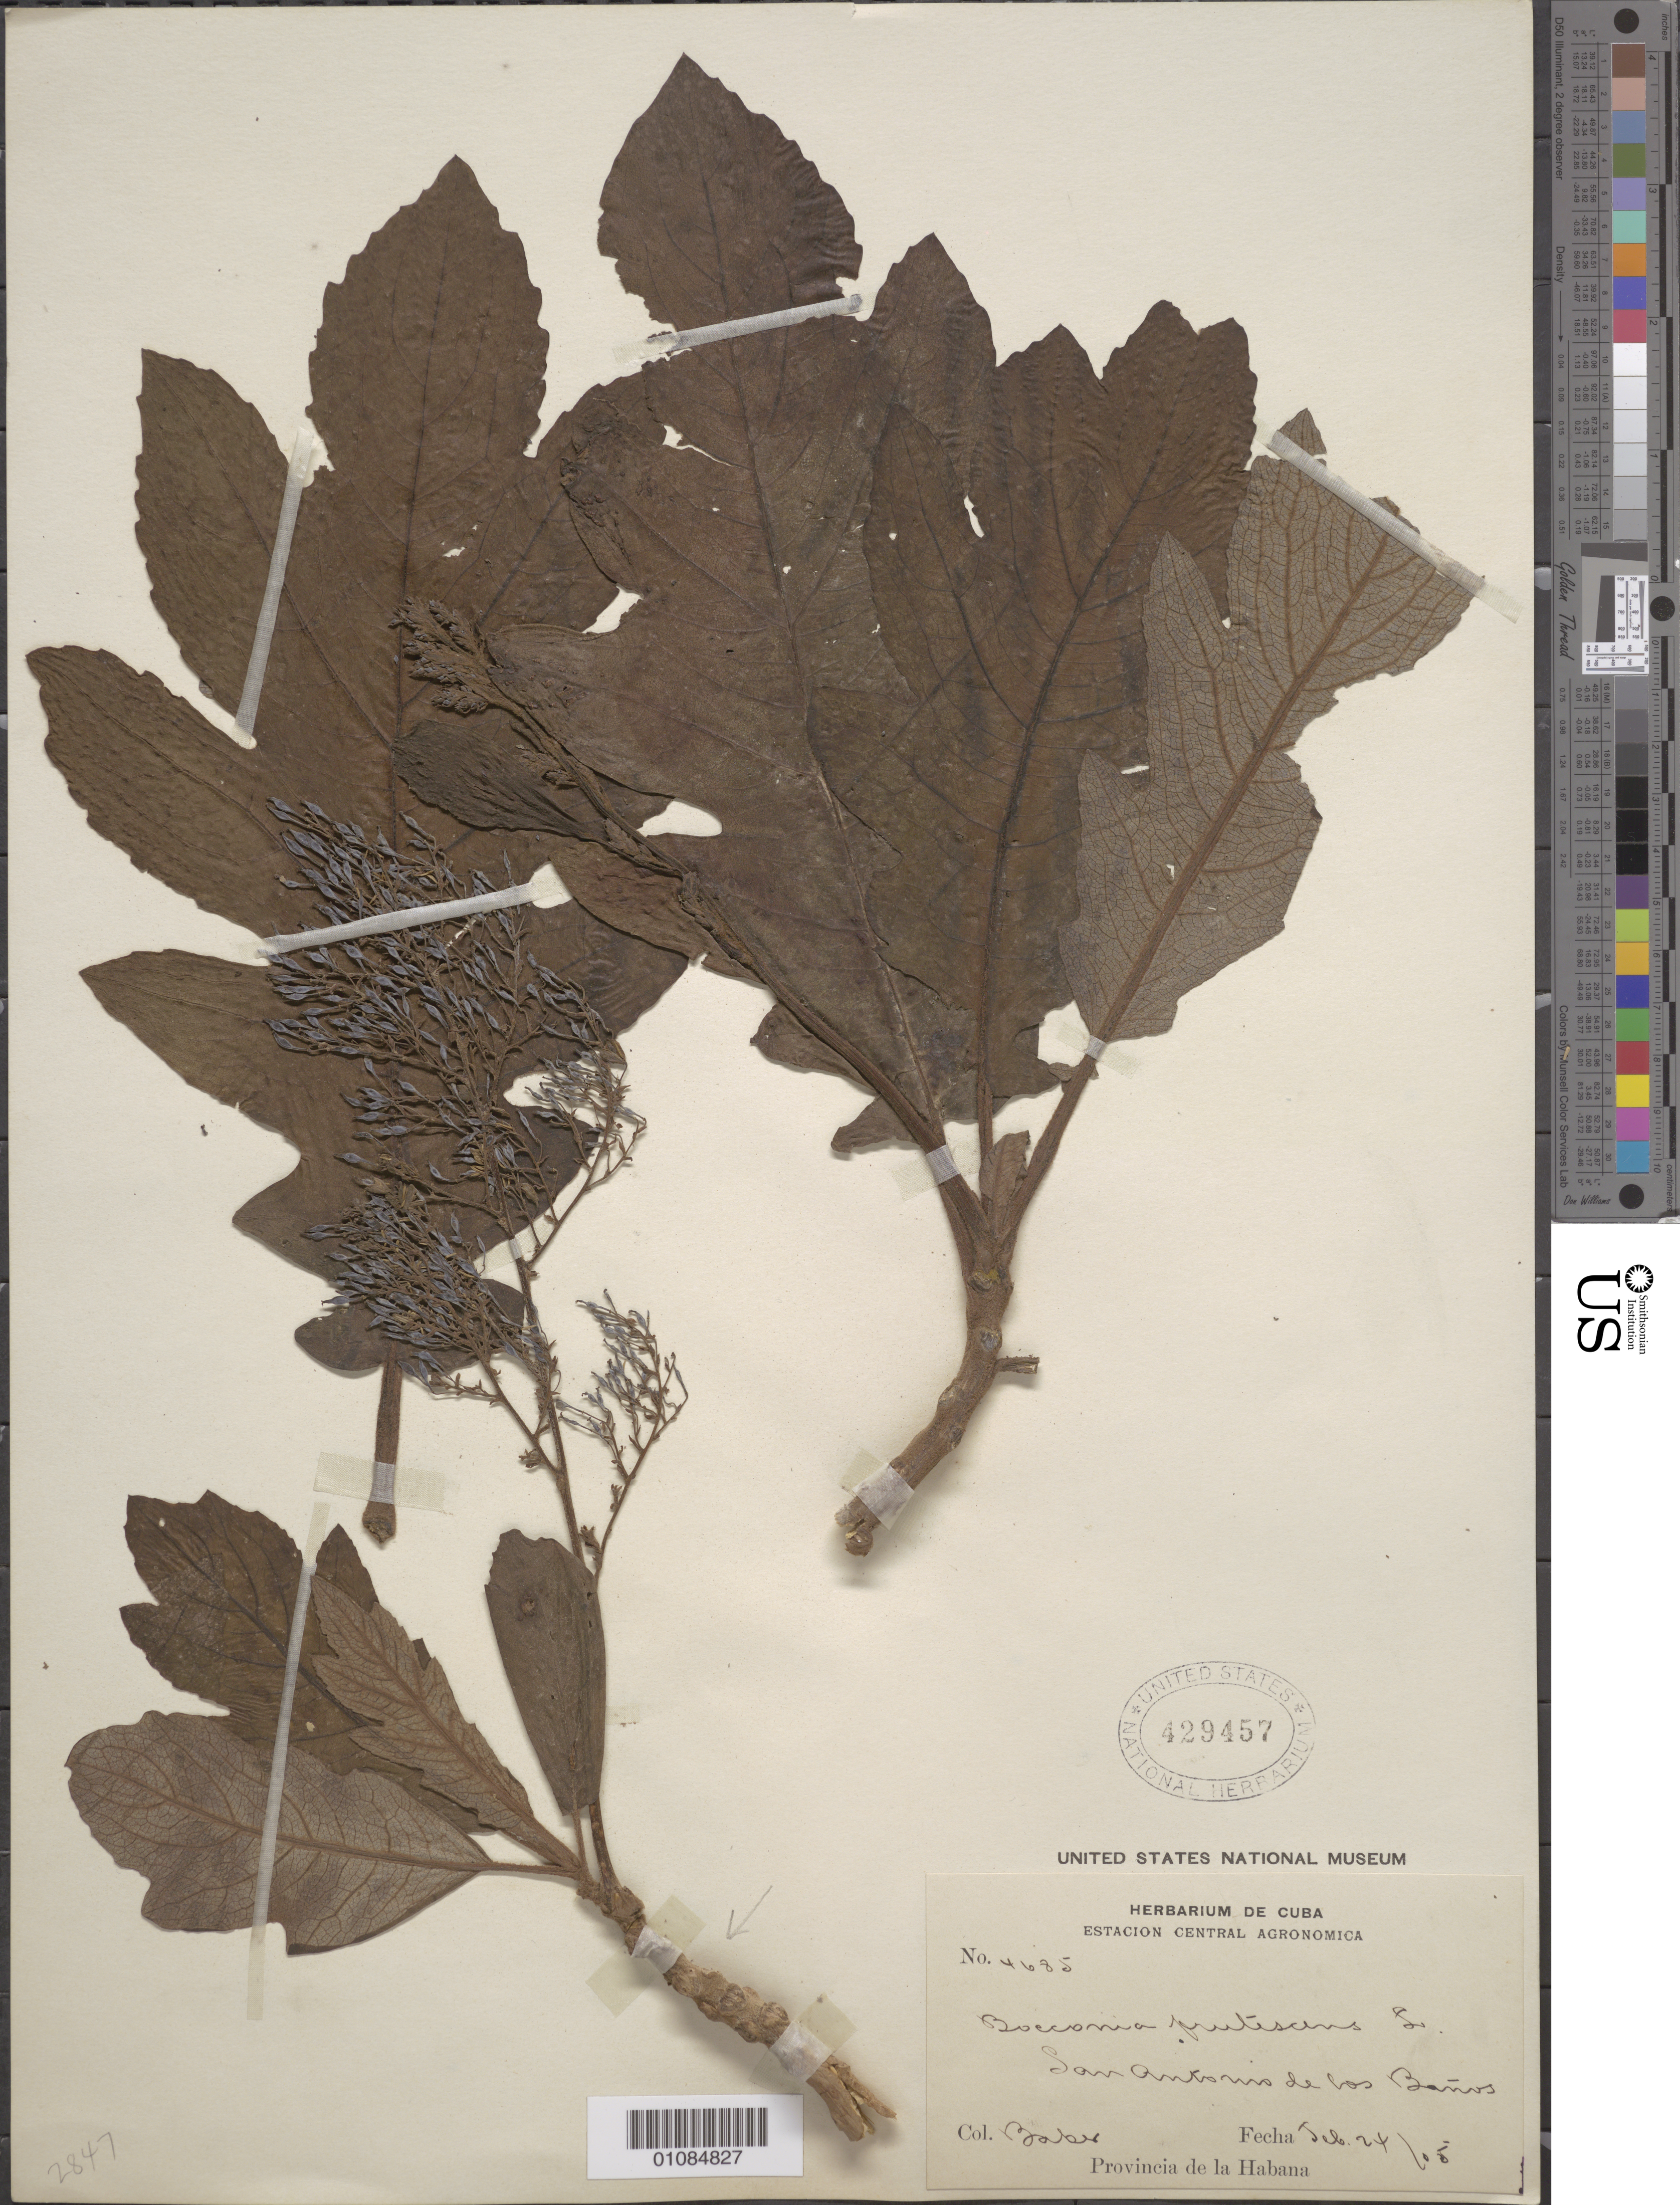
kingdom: Plantae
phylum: Tracheophyta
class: Magnoliopsida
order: Ranunculales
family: Papaveraceae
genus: Bocconia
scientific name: Bocconia frutescens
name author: L.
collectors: C. F. Baker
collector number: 4685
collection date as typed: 24 Feb 1905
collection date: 1905-02-24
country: Cuba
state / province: La Habana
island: Cuba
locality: San Antonio de los Banos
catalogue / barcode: US 429457